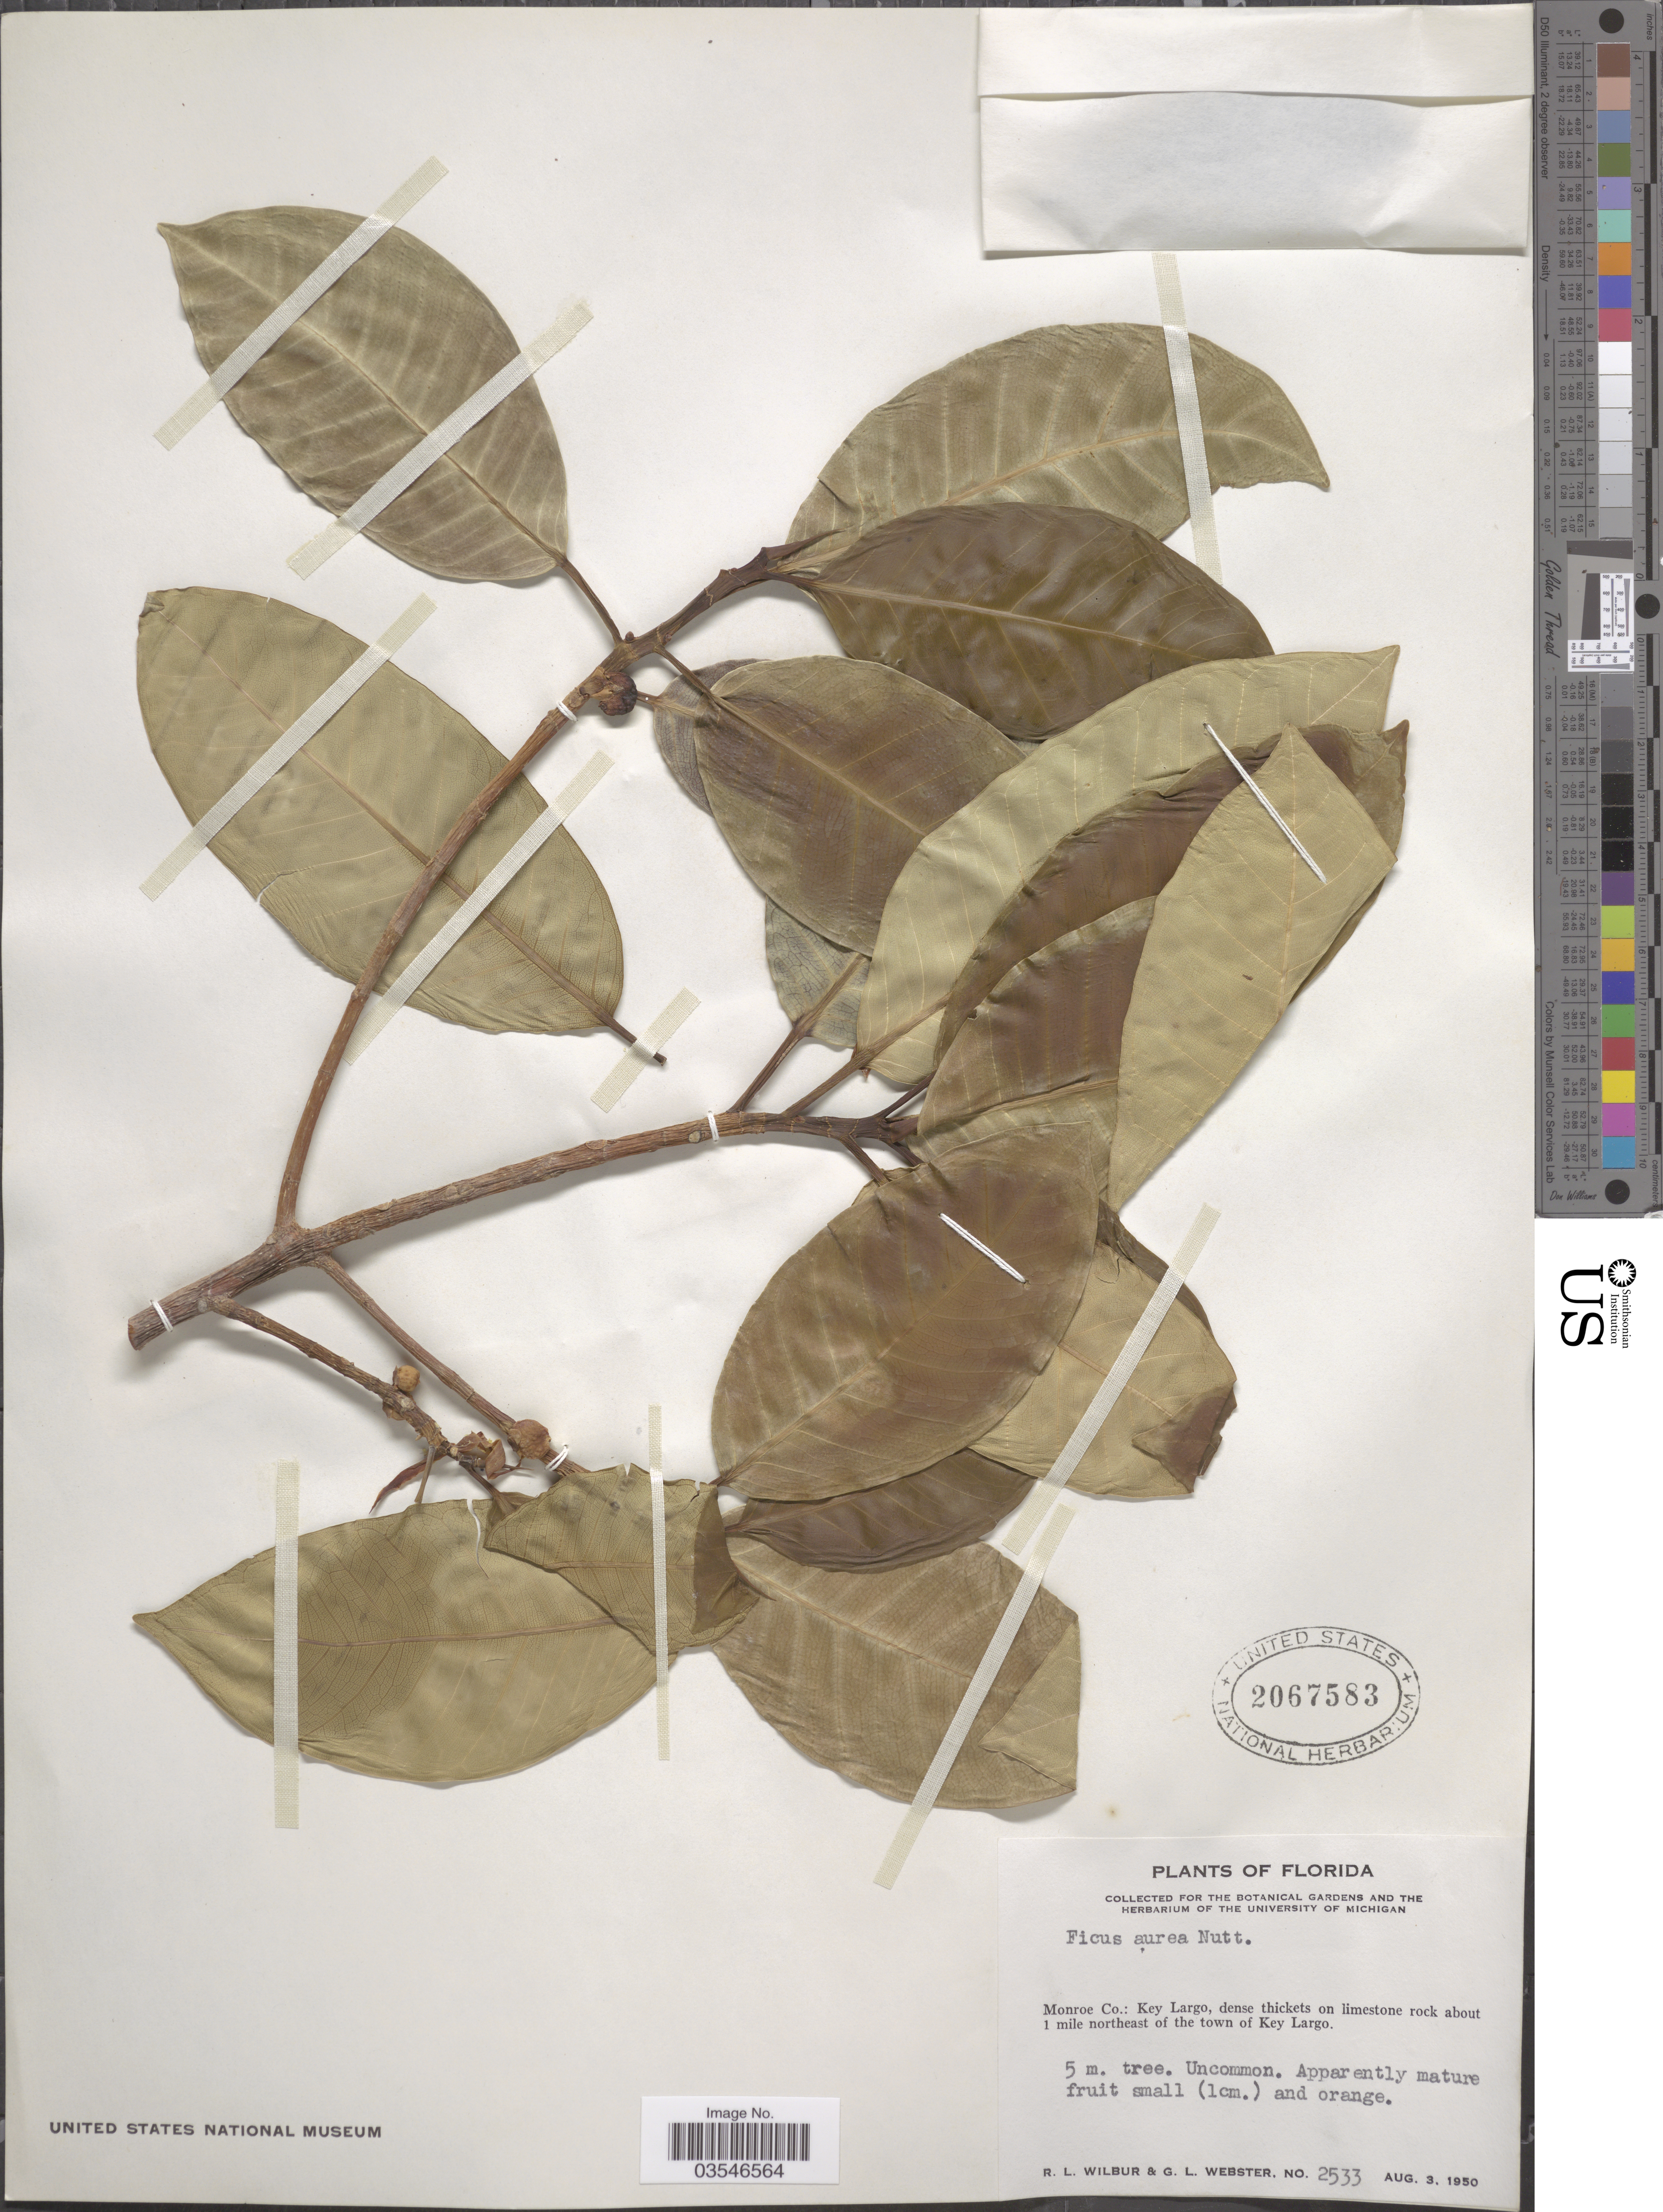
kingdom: Plantae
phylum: Tracheophyta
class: Magnoliopsida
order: Rosales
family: Moraceae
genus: Ficus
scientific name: Ficus aurea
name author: Nutt.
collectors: R. L. Wilbur & G. L. Webster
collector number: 2533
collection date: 1950-08-03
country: United States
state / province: Florida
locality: Monroe Co.: Key Largo, dense thickets on limestone rock about 1 mile northeast of the town of Key Largo.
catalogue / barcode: US 2067583